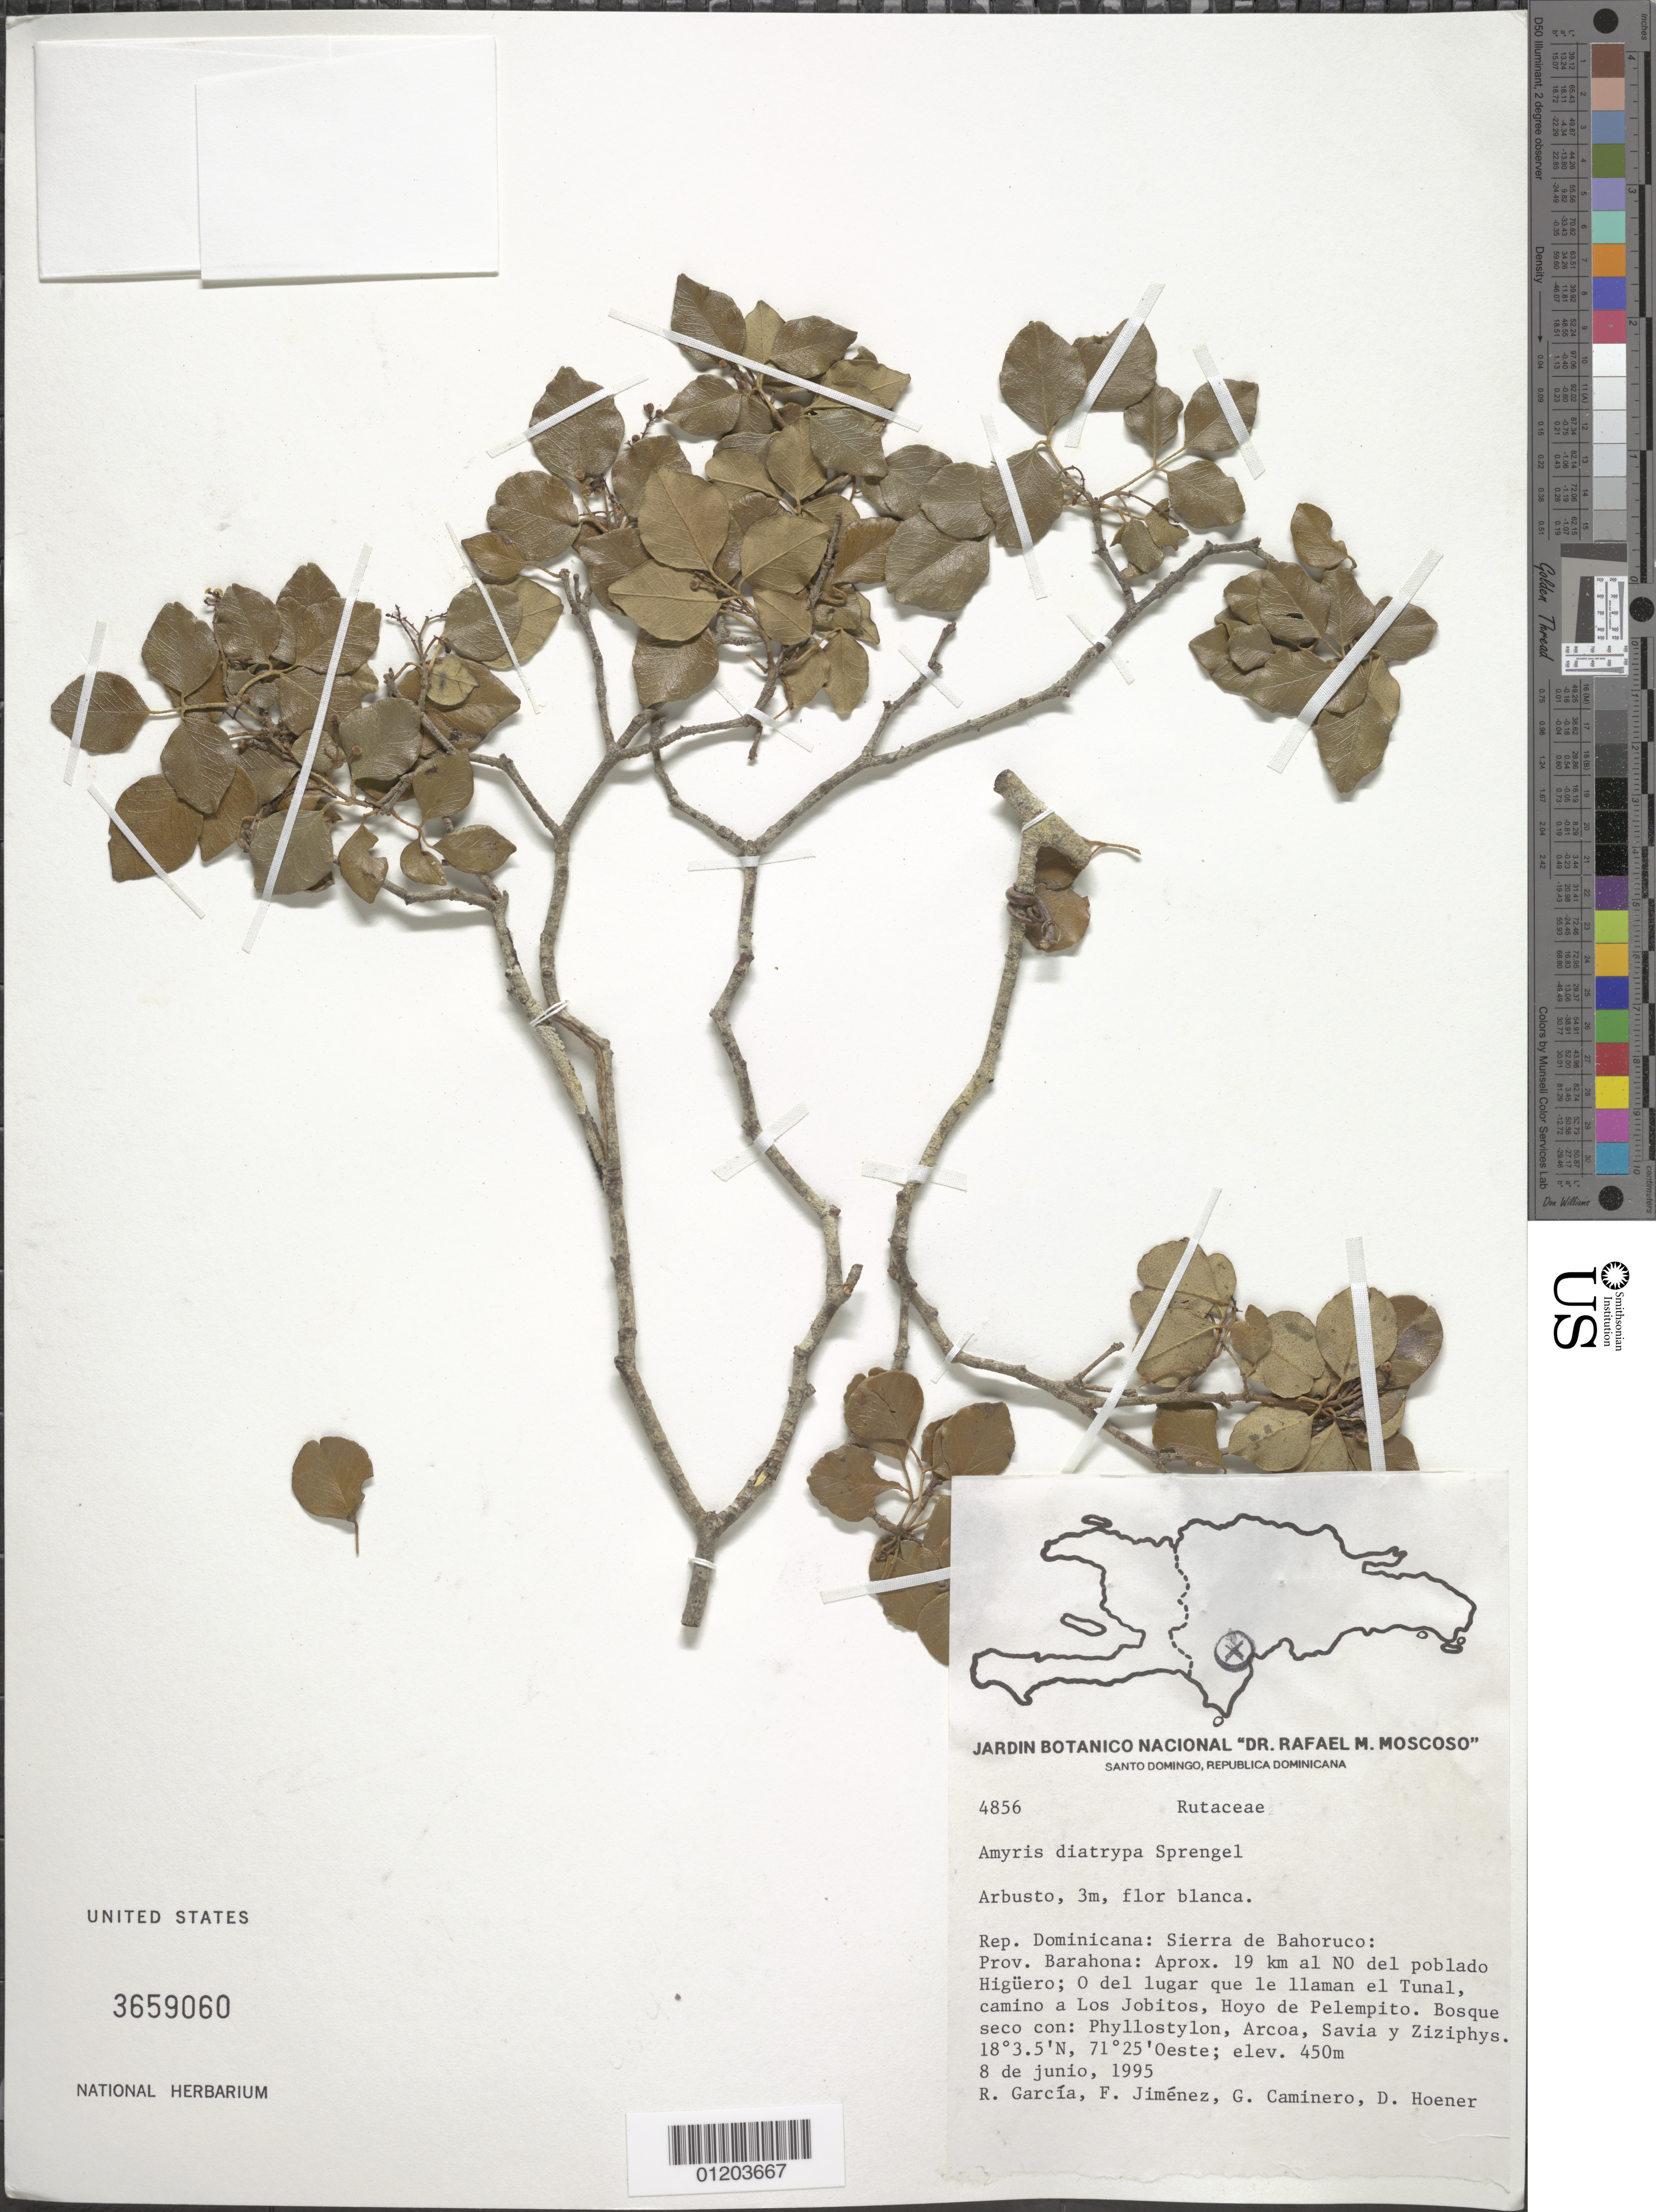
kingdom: Plantae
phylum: Tracheophyta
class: Magnoliopsida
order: Sapindales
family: Rutaceae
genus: Amyris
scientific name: Amyris diatrypa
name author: Spreng.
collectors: R. García, F. Jiménez, G. Caminero & D. Höener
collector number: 4856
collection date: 1995-06-08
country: Dominican Republic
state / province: Barahona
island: Hispaniola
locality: Sierra de Bahoruco, aprox. 19 km al NO del poblado Higüero; O del lugar que le llaman el Tunal, camino a Los Jobitos, Hoyo de Pelempito.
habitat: Bosque seco con: Phyllostylon, Arcoa, Savia y Ziziphus.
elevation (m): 450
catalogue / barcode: US 3659060